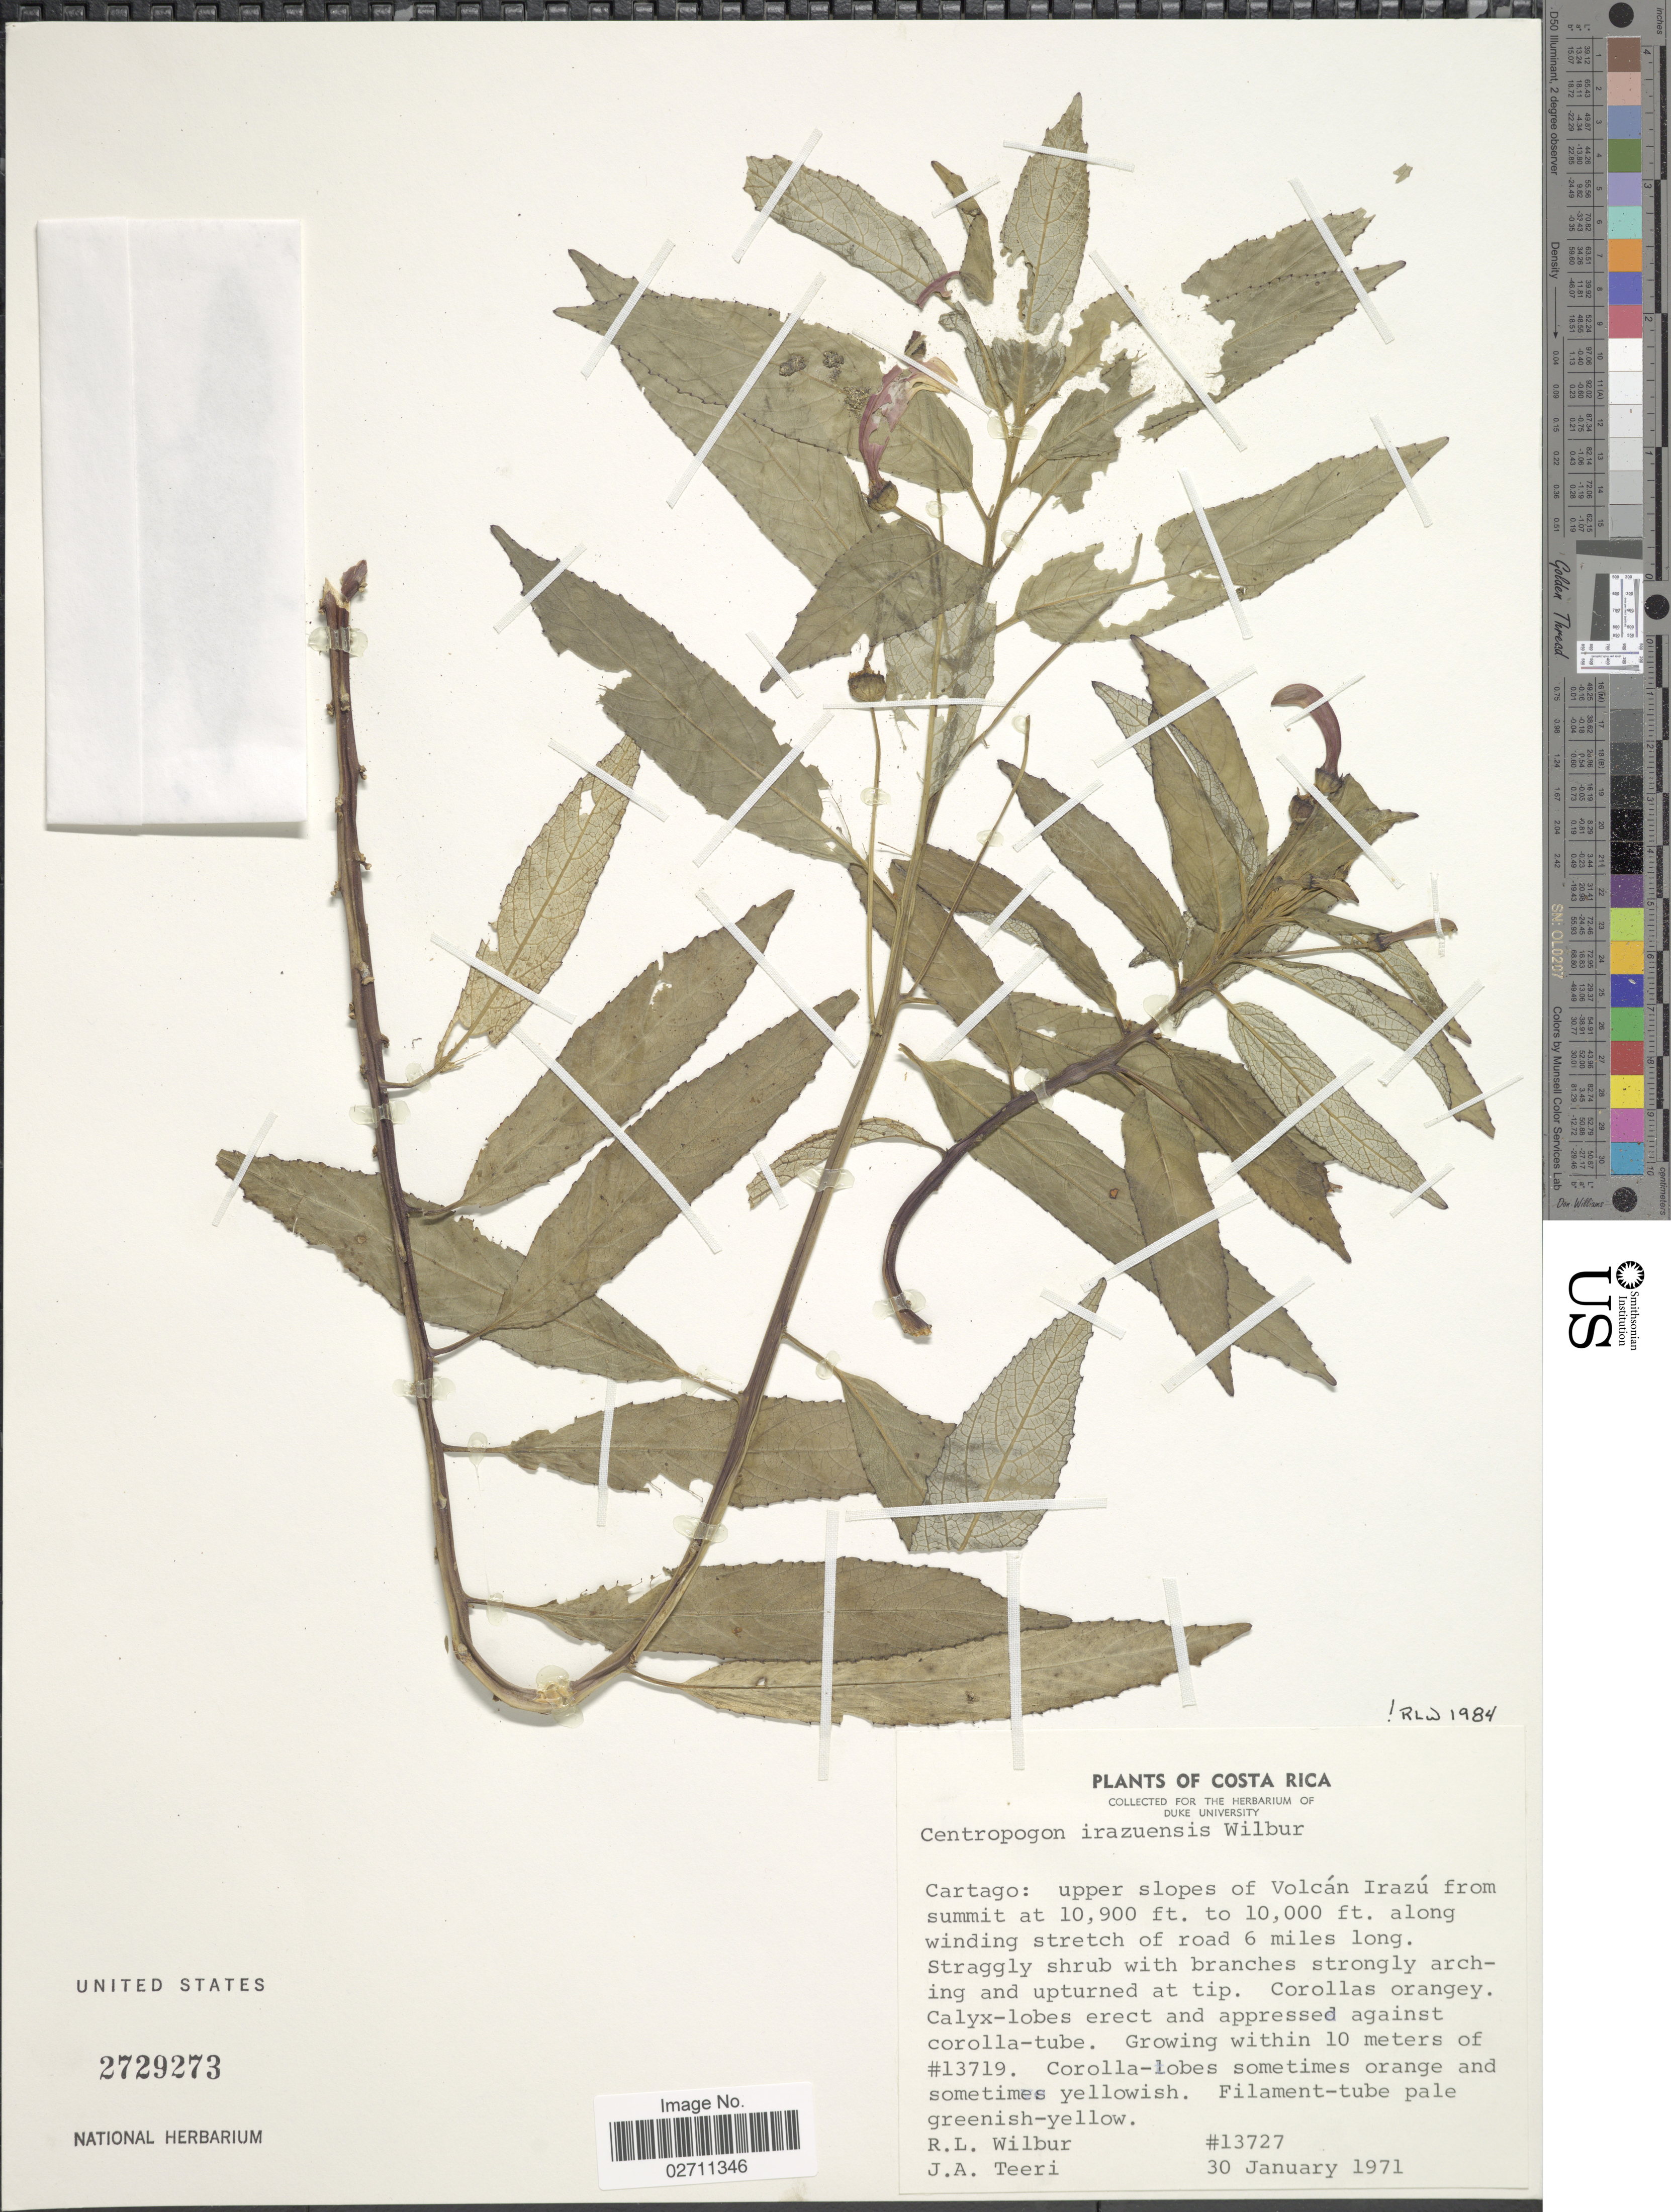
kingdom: Plantae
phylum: Tracheophyta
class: Magnoliopsida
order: Asterales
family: Campanulaceae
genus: Centropogon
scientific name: Centropogon irazuensis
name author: Wilbur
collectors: R. L. Wilbur & J. Teeri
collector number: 13727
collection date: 1971-01-30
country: Costa Rica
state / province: Cartago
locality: Upper slopes of Volcan Irazu from summit along winding stretch of road 6 miles long.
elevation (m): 3048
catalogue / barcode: US 2729273